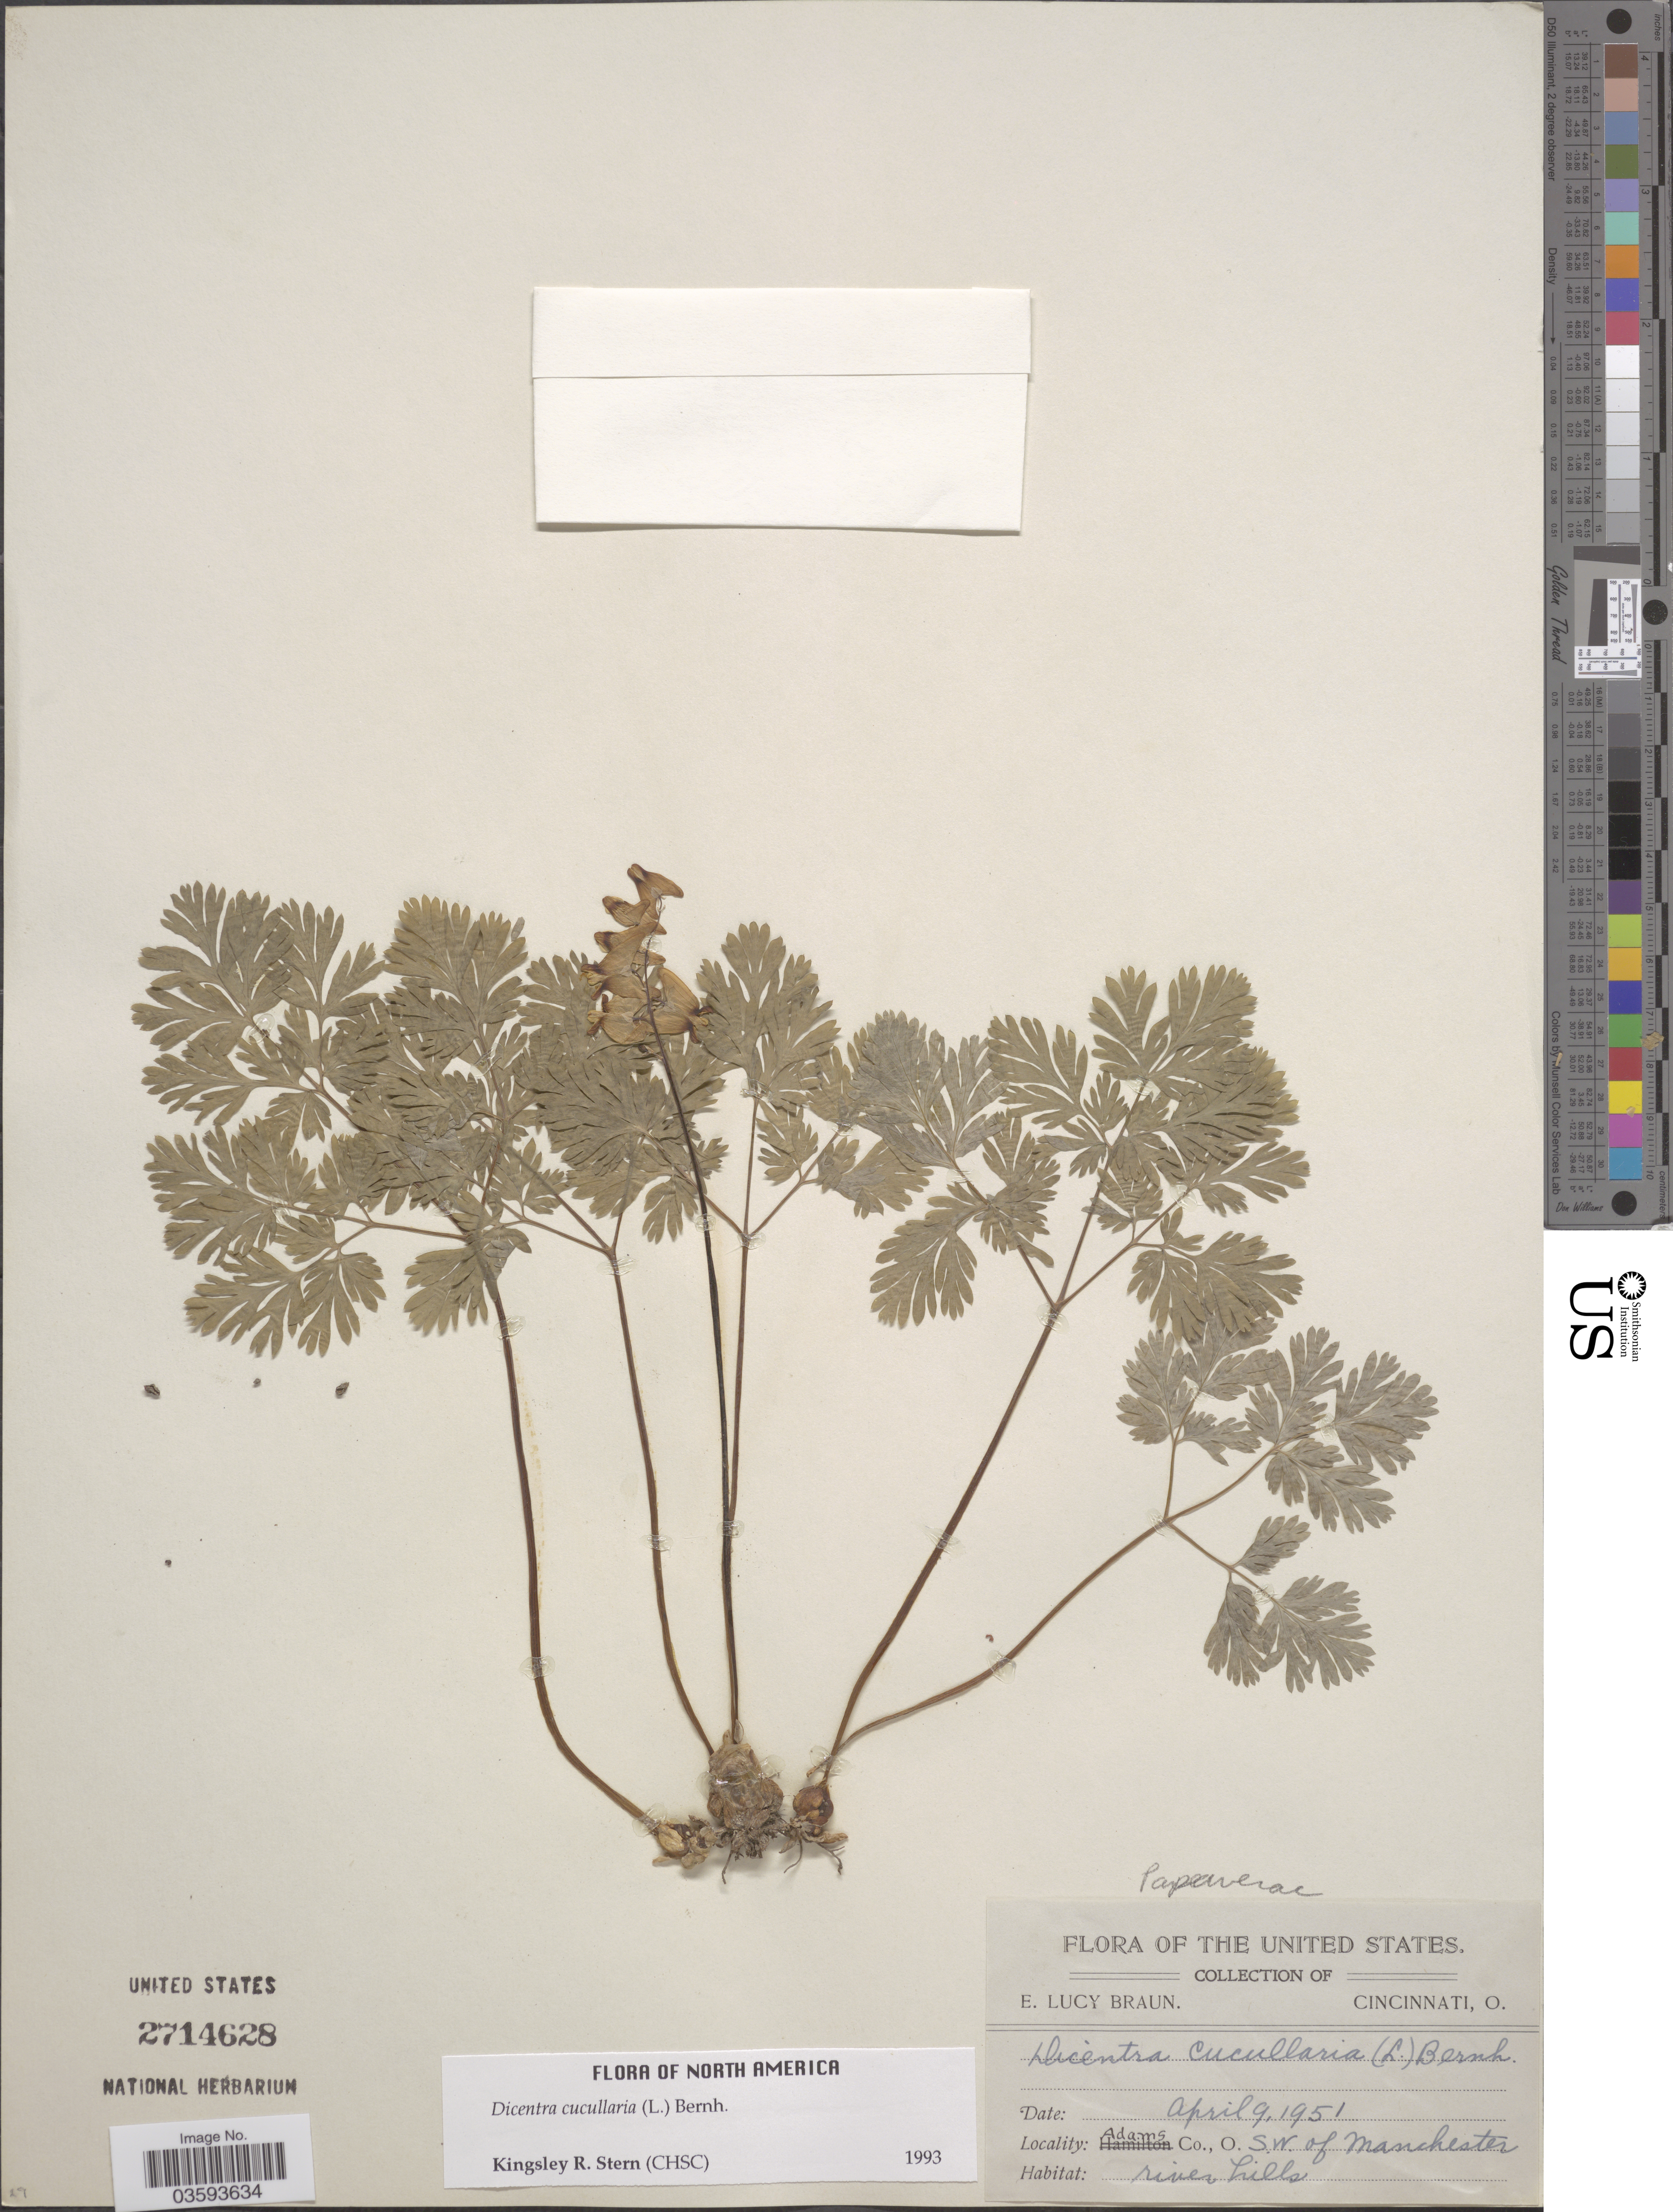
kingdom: Plantae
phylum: Tracheophyta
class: Magnoliopsida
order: Ranunculales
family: Papaveraceae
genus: Dicentra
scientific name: Dicentra cucullaria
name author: (L.) Bernh.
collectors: E. L. Braun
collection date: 1951-04-09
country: United States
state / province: Ohio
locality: Adams Co. S.W. of Manchester.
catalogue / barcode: US 2714628